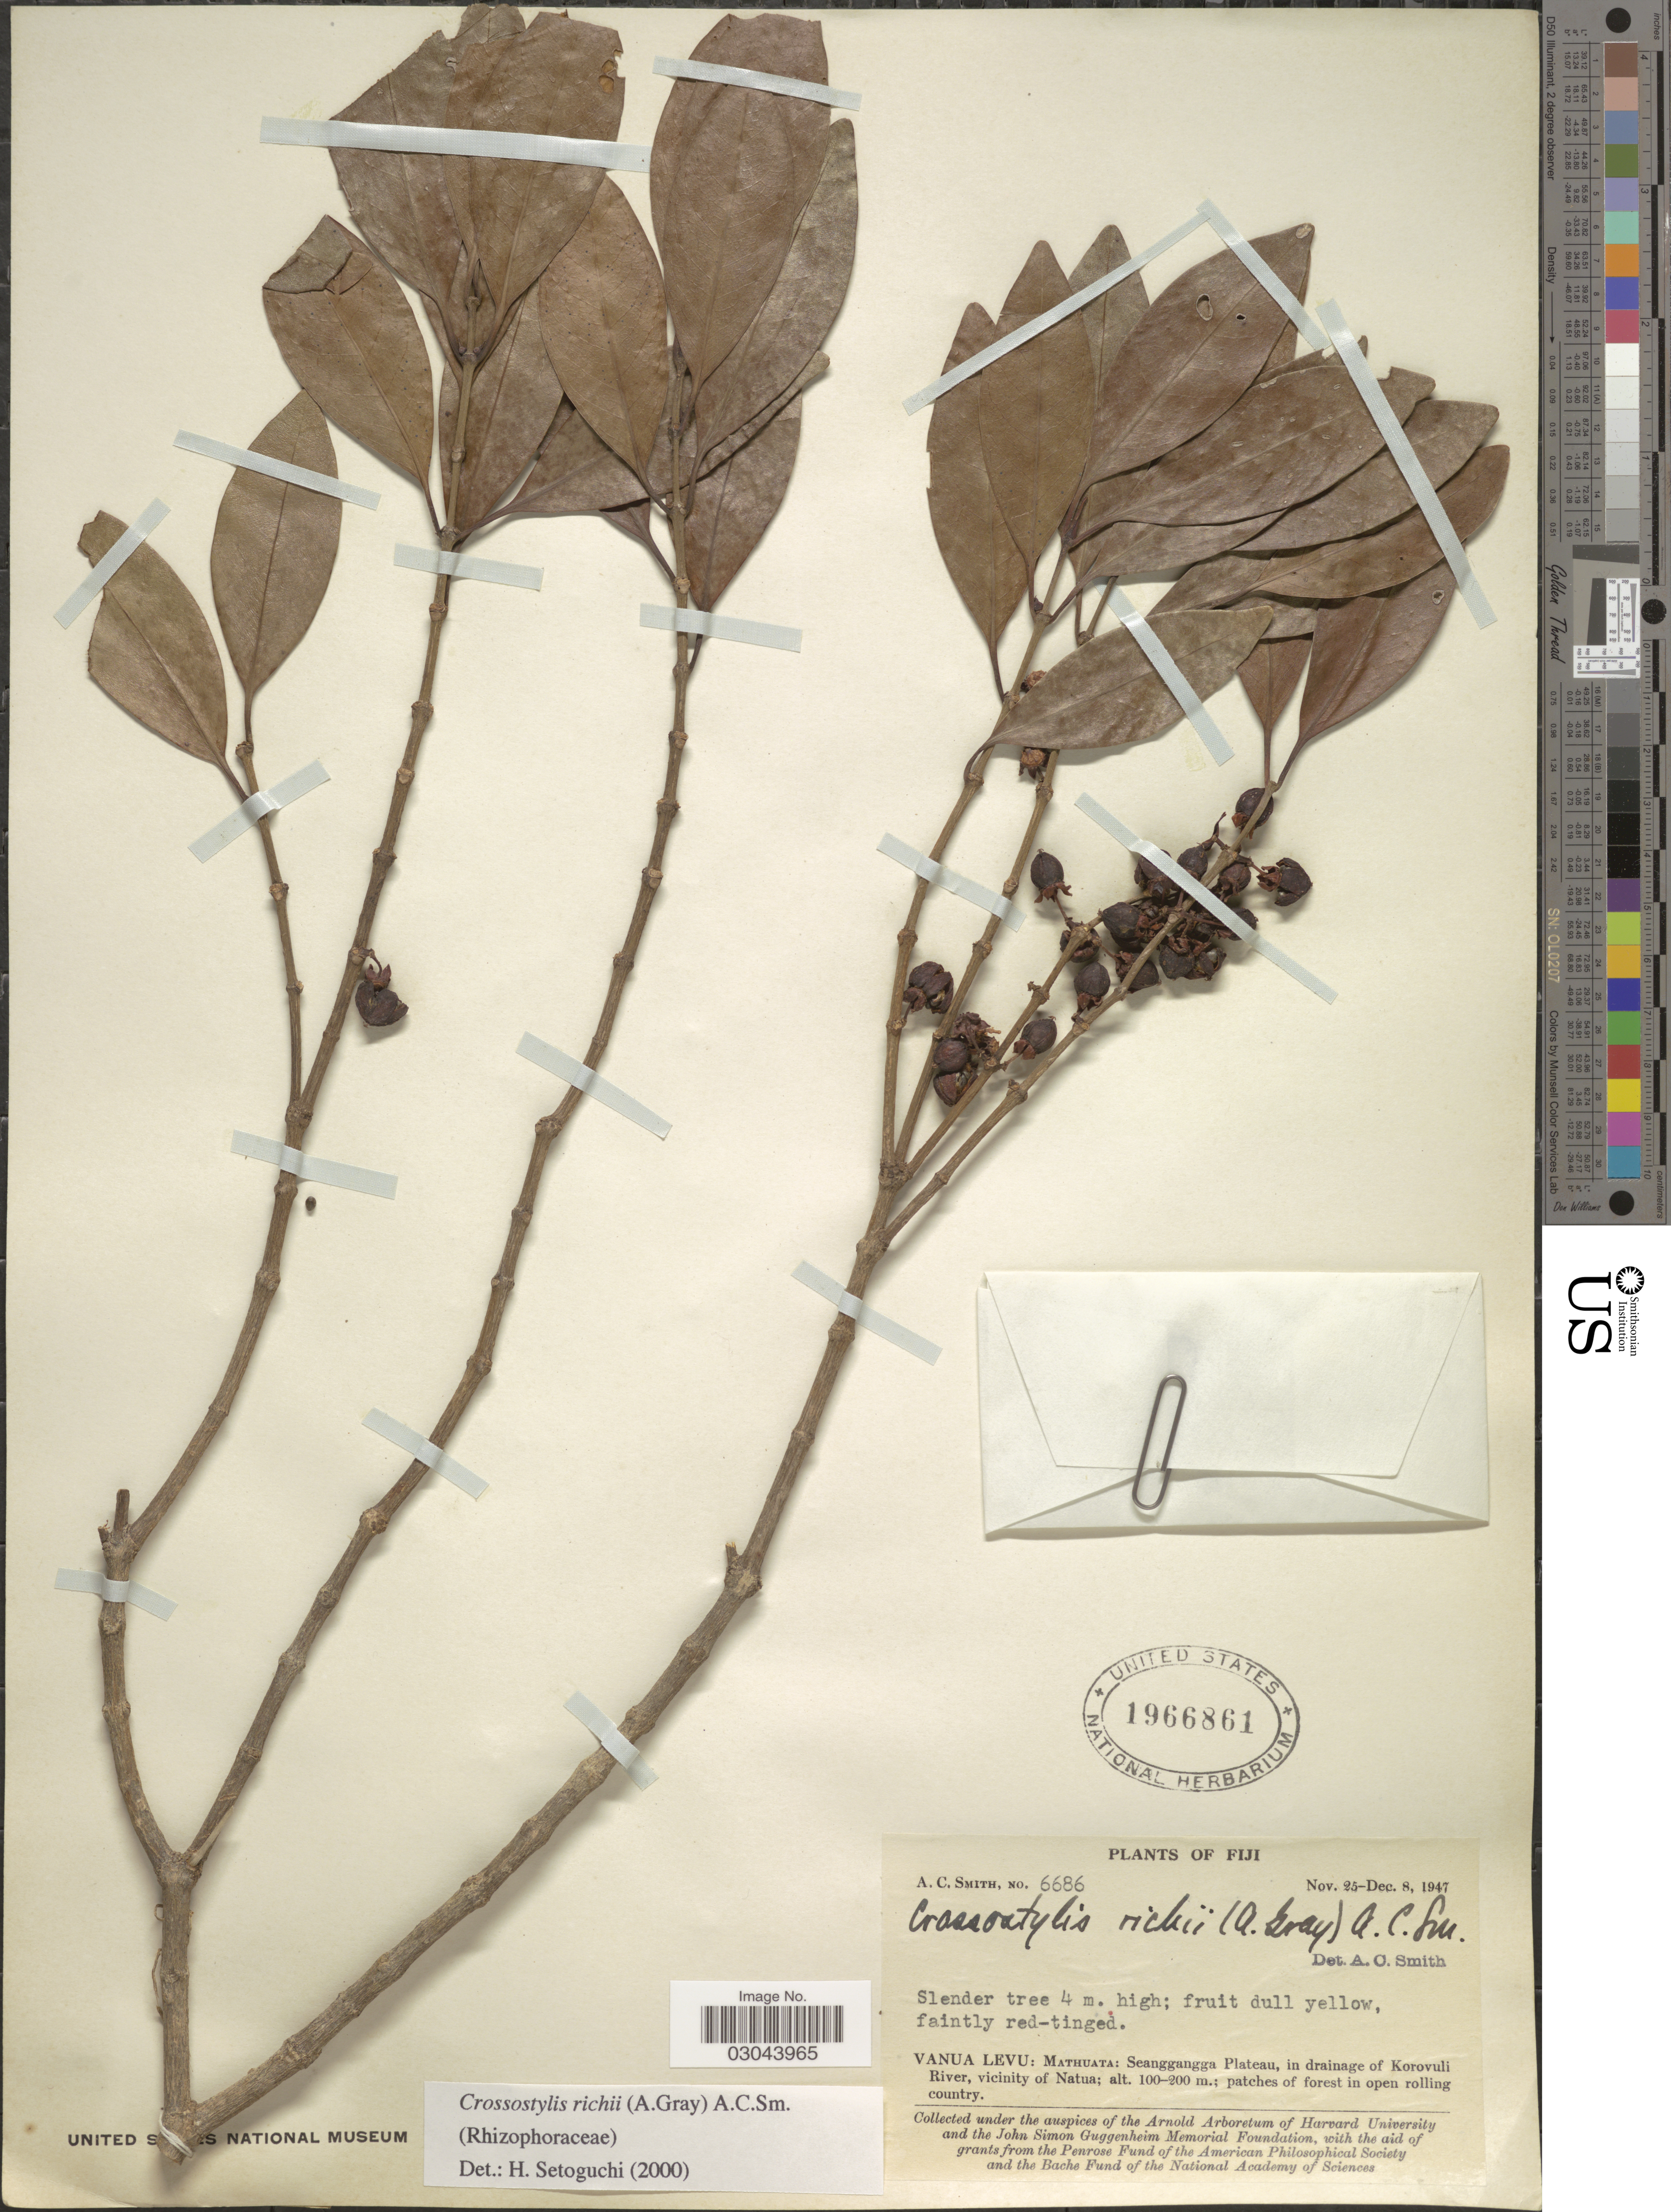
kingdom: Plantae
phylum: Tracheophyta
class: Magnoliopsida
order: Malpighiales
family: Rhizophoraceae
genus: Crossostylis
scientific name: Crossostylis richii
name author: (A. Gray) A.C. Sm.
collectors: A. C. Smith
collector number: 6686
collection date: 1947-11-25/1947-12-08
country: Fiji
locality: Vanua Levu: Mathuata: Seanggangga Plateau, in drainage of Korovuli River, vicinity of Natua.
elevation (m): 100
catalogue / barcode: US 1966861